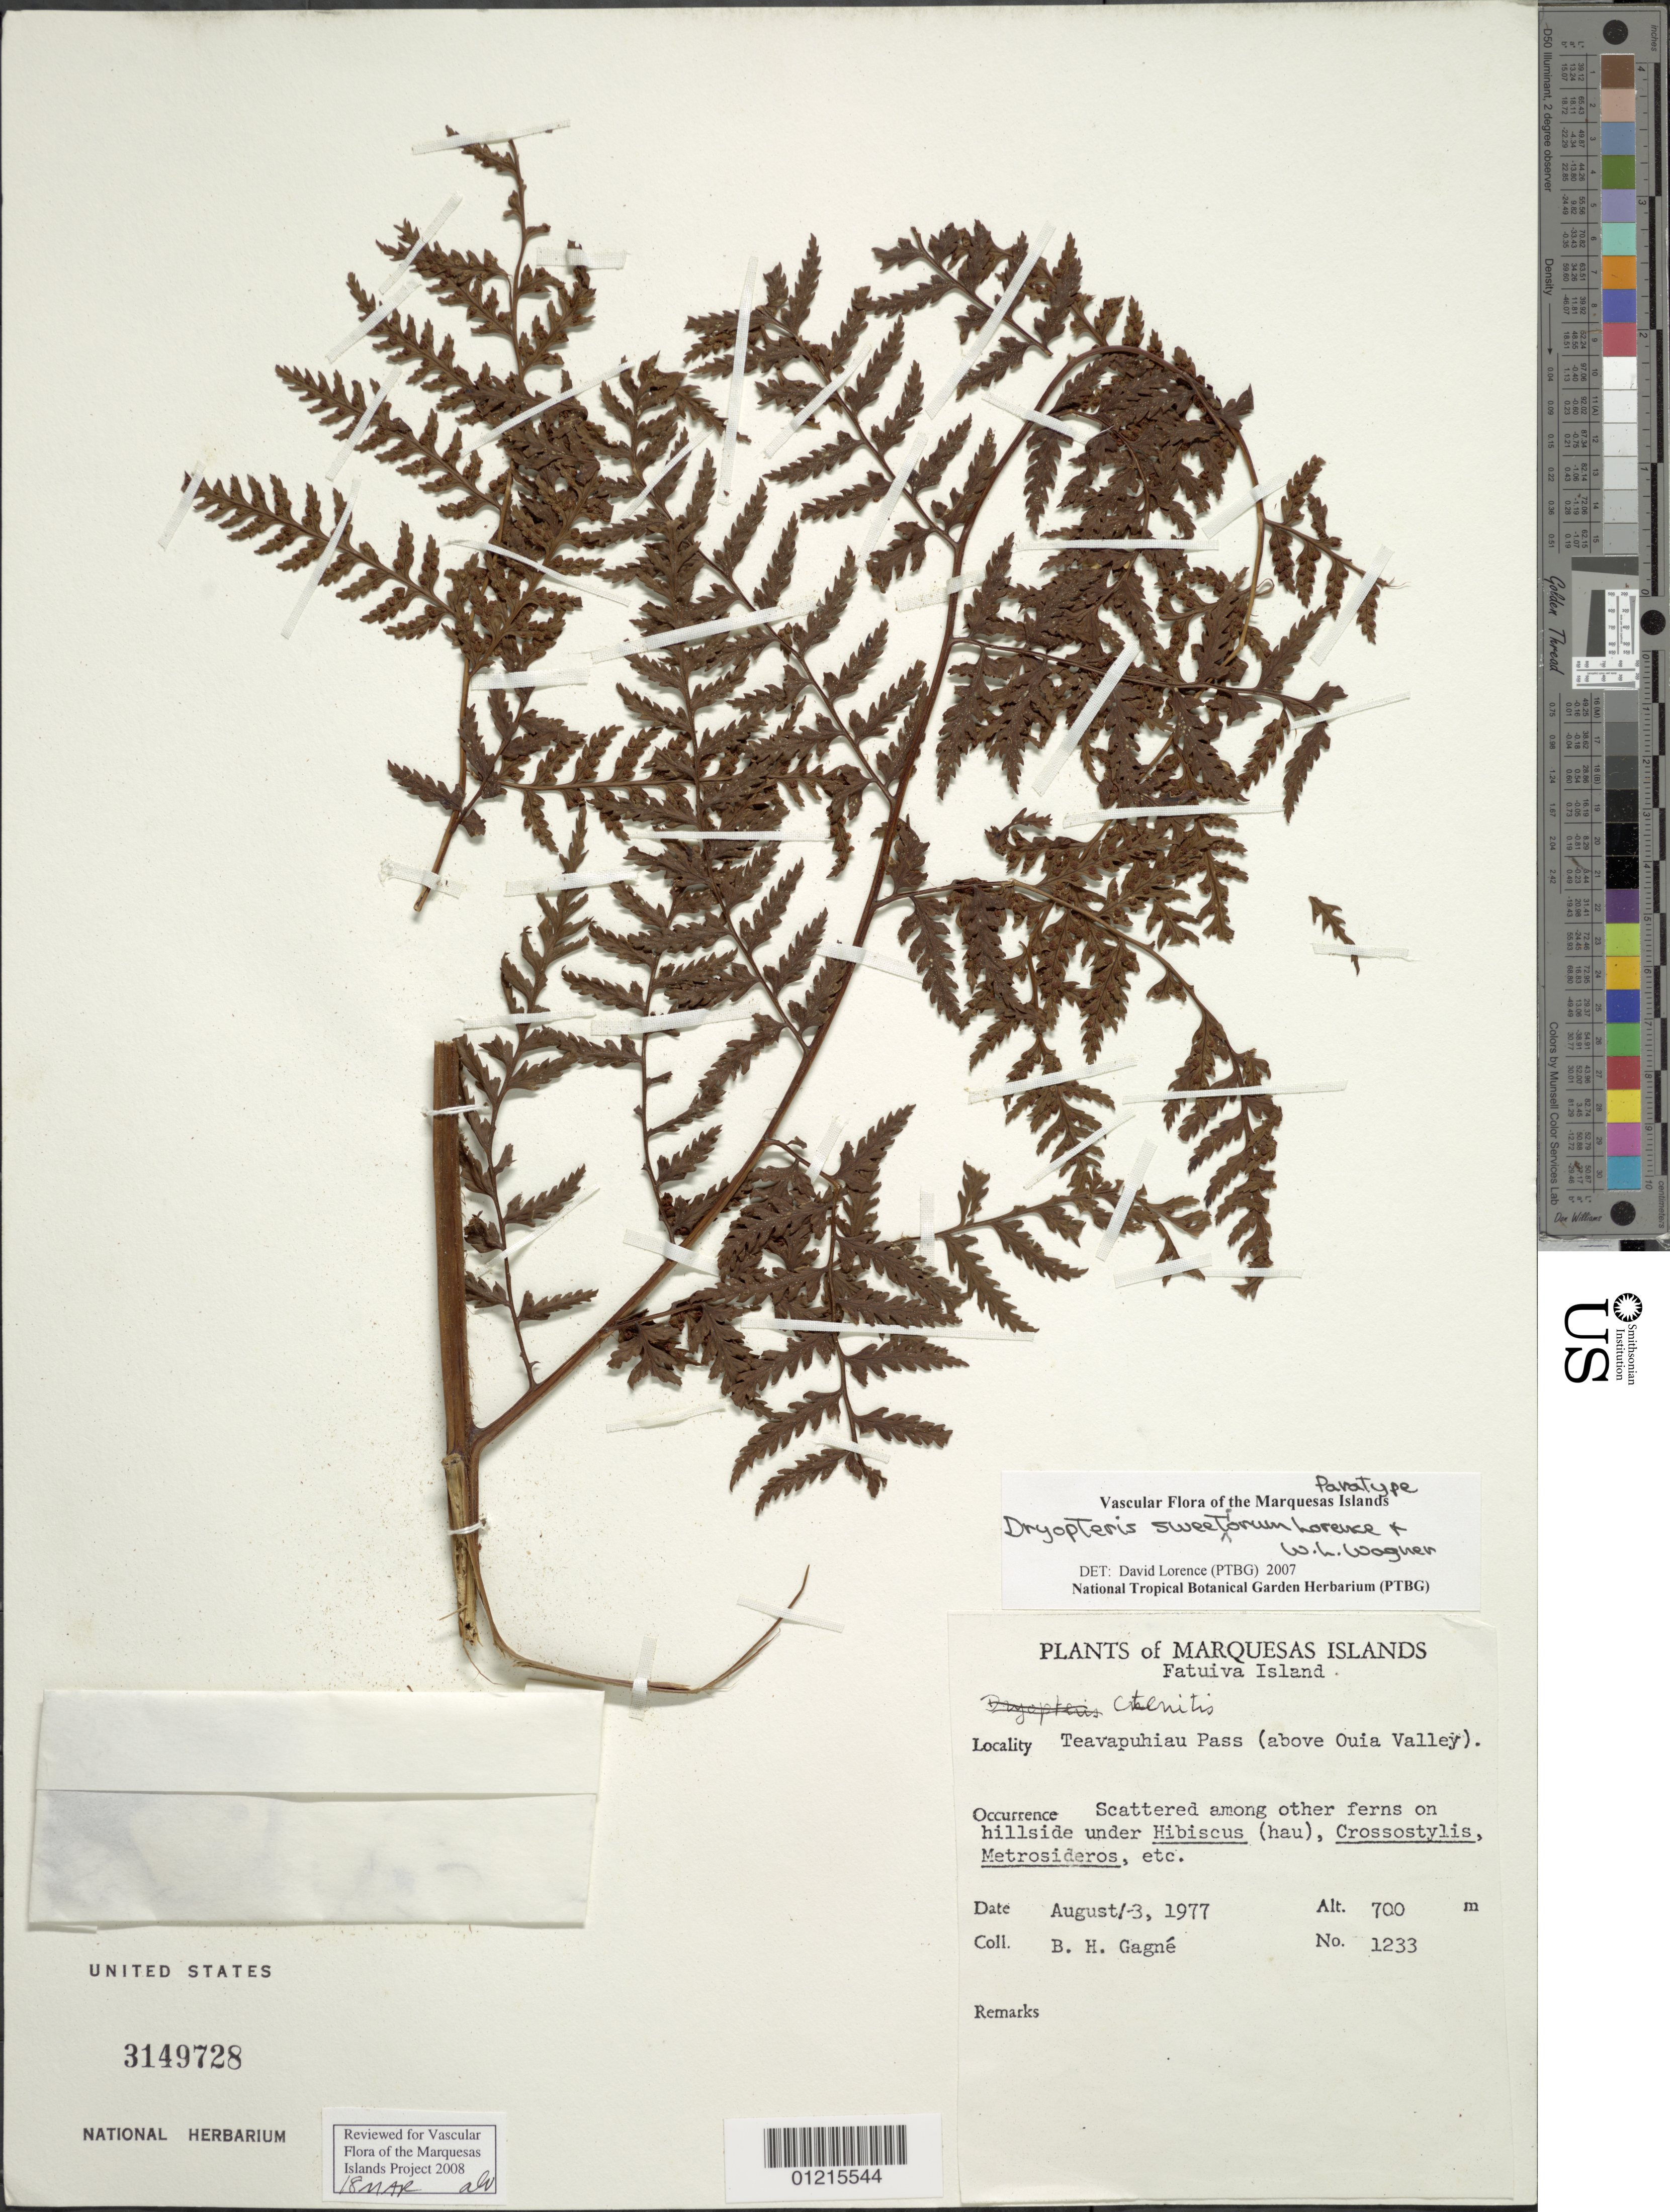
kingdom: Plantae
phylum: Tracheophyta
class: Polypodiopsida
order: Polypodiales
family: Dryopteridaceae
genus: Dryopteris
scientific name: Dryopteris sweetiorum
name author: Lorence & W.L. Wagner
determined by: Lorence, David H., (PTBG), National Tropical Botanical Garden (UNITED STATES)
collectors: B. H. Gagné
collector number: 1233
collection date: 1977-08-01/1977-08-03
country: French Polynesia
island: Fatu Hiva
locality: Teavapuhiau Pass (above Ouia Valley)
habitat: Scattered among other ferns on hillside under Hibiscus (hau), Crossostylis, Metrosideros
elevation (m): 700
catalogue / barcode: US 3149728